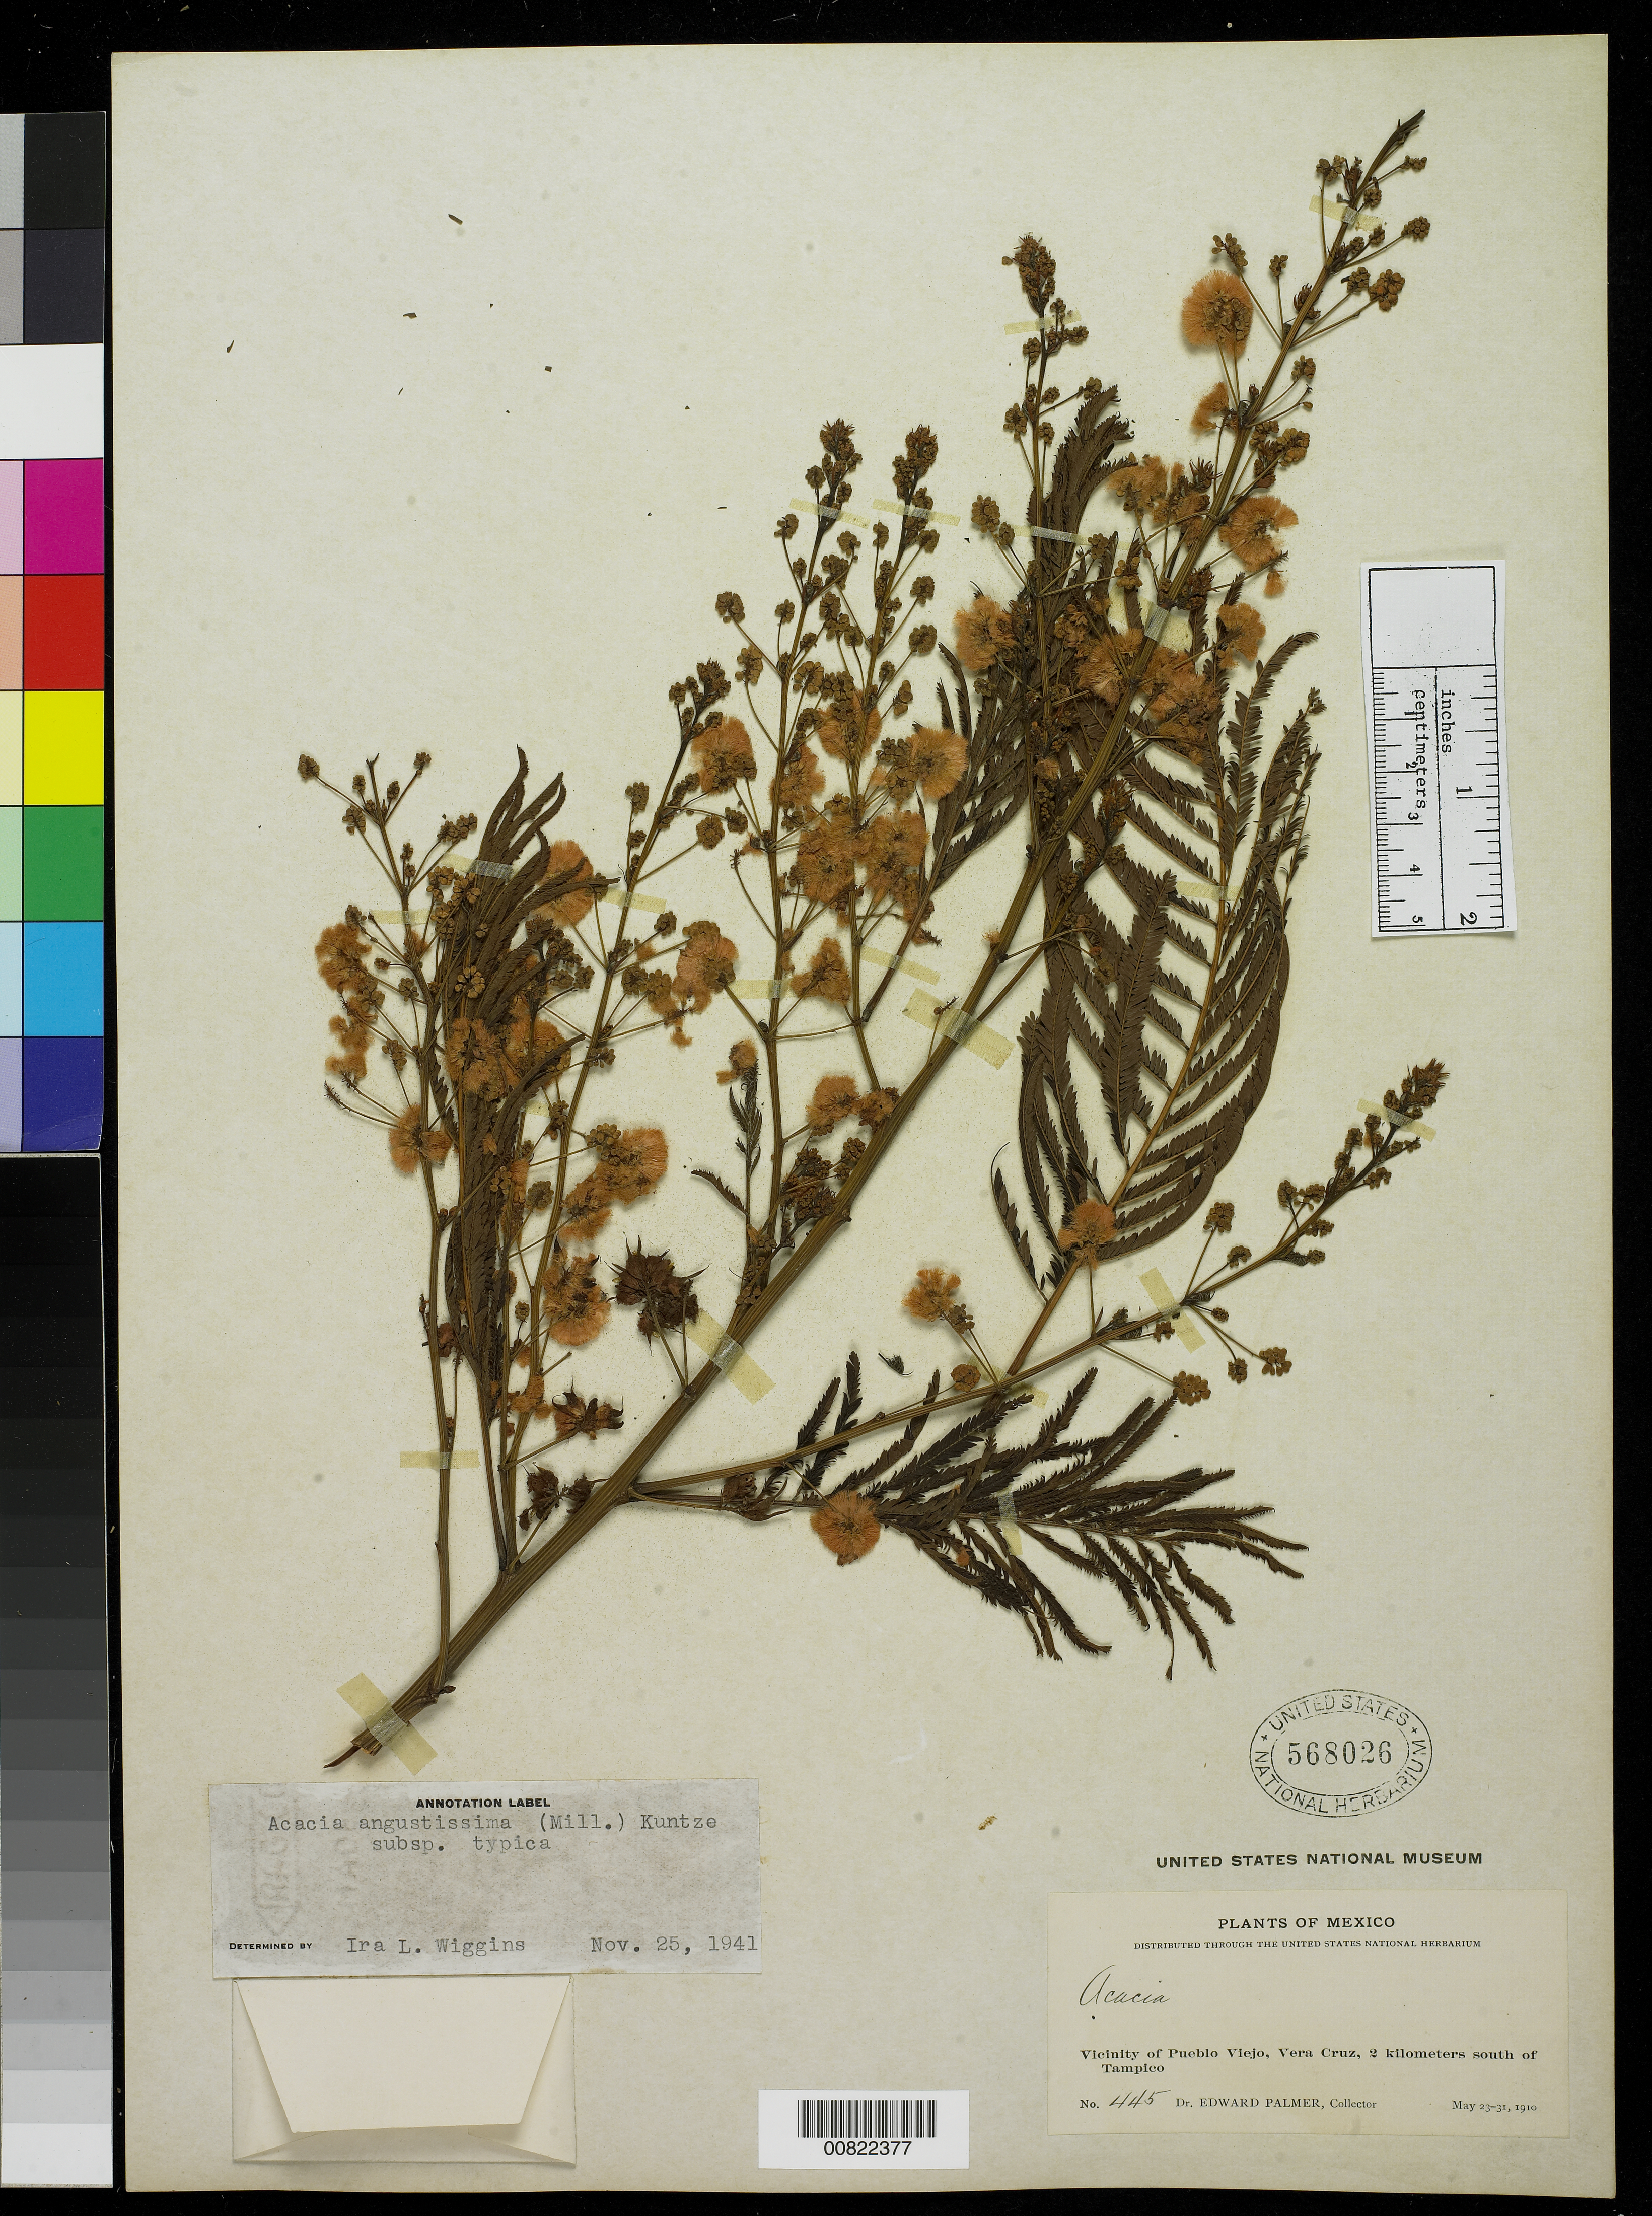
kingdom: Plantae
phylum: Tracheophyta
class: Magnoliopsida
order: Fabales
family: Fabaceae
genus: Acaciella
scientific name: Acaciella angustissima var. angustissima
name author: (Mill.) Britton & Rose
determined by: Strong, M. T., (US), Smithsonian Institution - National Museum of Natural History (UNITED STATES)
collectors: E. Palmer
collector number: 445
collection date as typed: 23 May 1910 to 31 May 1910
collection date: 1910-05-23/1910-05-31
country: Mexico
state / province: Veracruz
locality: Vicinity of Pueblo Viejo, Veracruz, 2 kilometers south of Tampico.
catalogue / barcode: US 568026